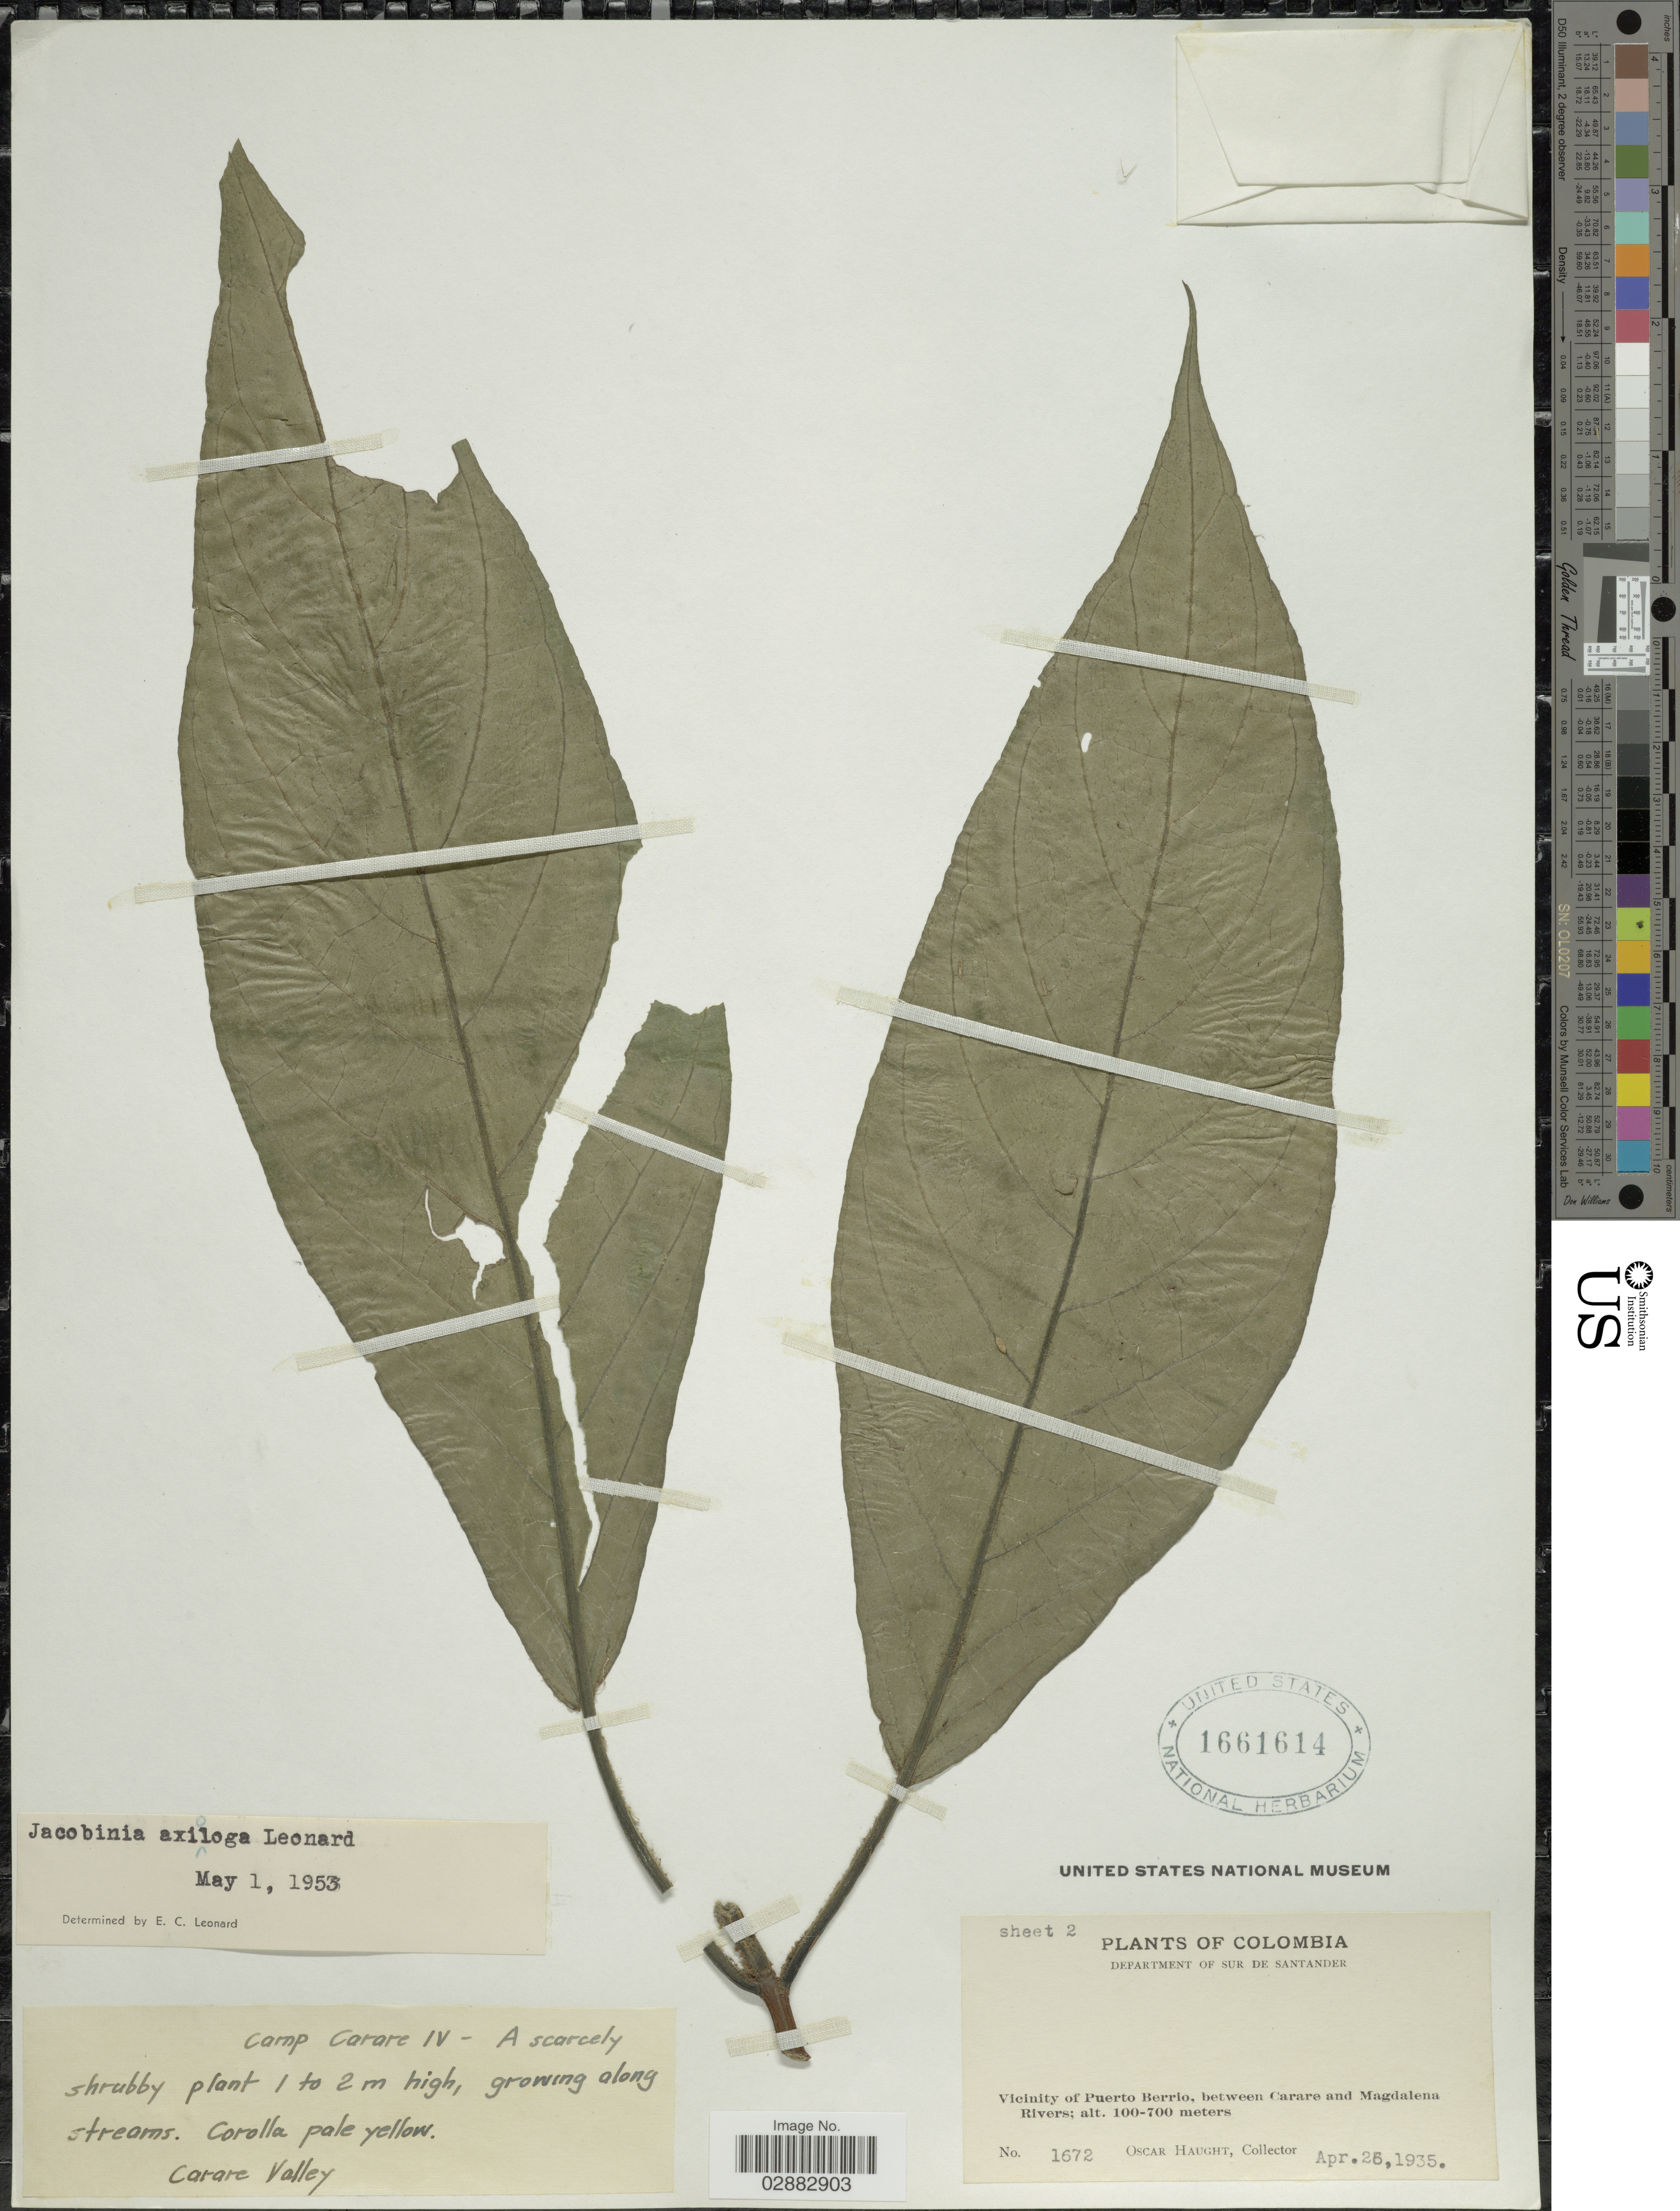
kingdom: Plantae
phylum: Tracheophyta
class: Magnoliopsida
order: Lamiales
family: Acanthaceae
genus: Jacobinia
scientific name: Jacobinia axiologa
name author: Leonard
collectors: O. L. Haught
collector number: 1672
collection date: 1935-04-26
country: Colombia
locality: Department of Sur de Santander. Vicinity of Puerto Berrio, between Carare and Magdalena Rivers. Camp Carare IV. Carare Valley.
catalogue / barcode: US 1661614